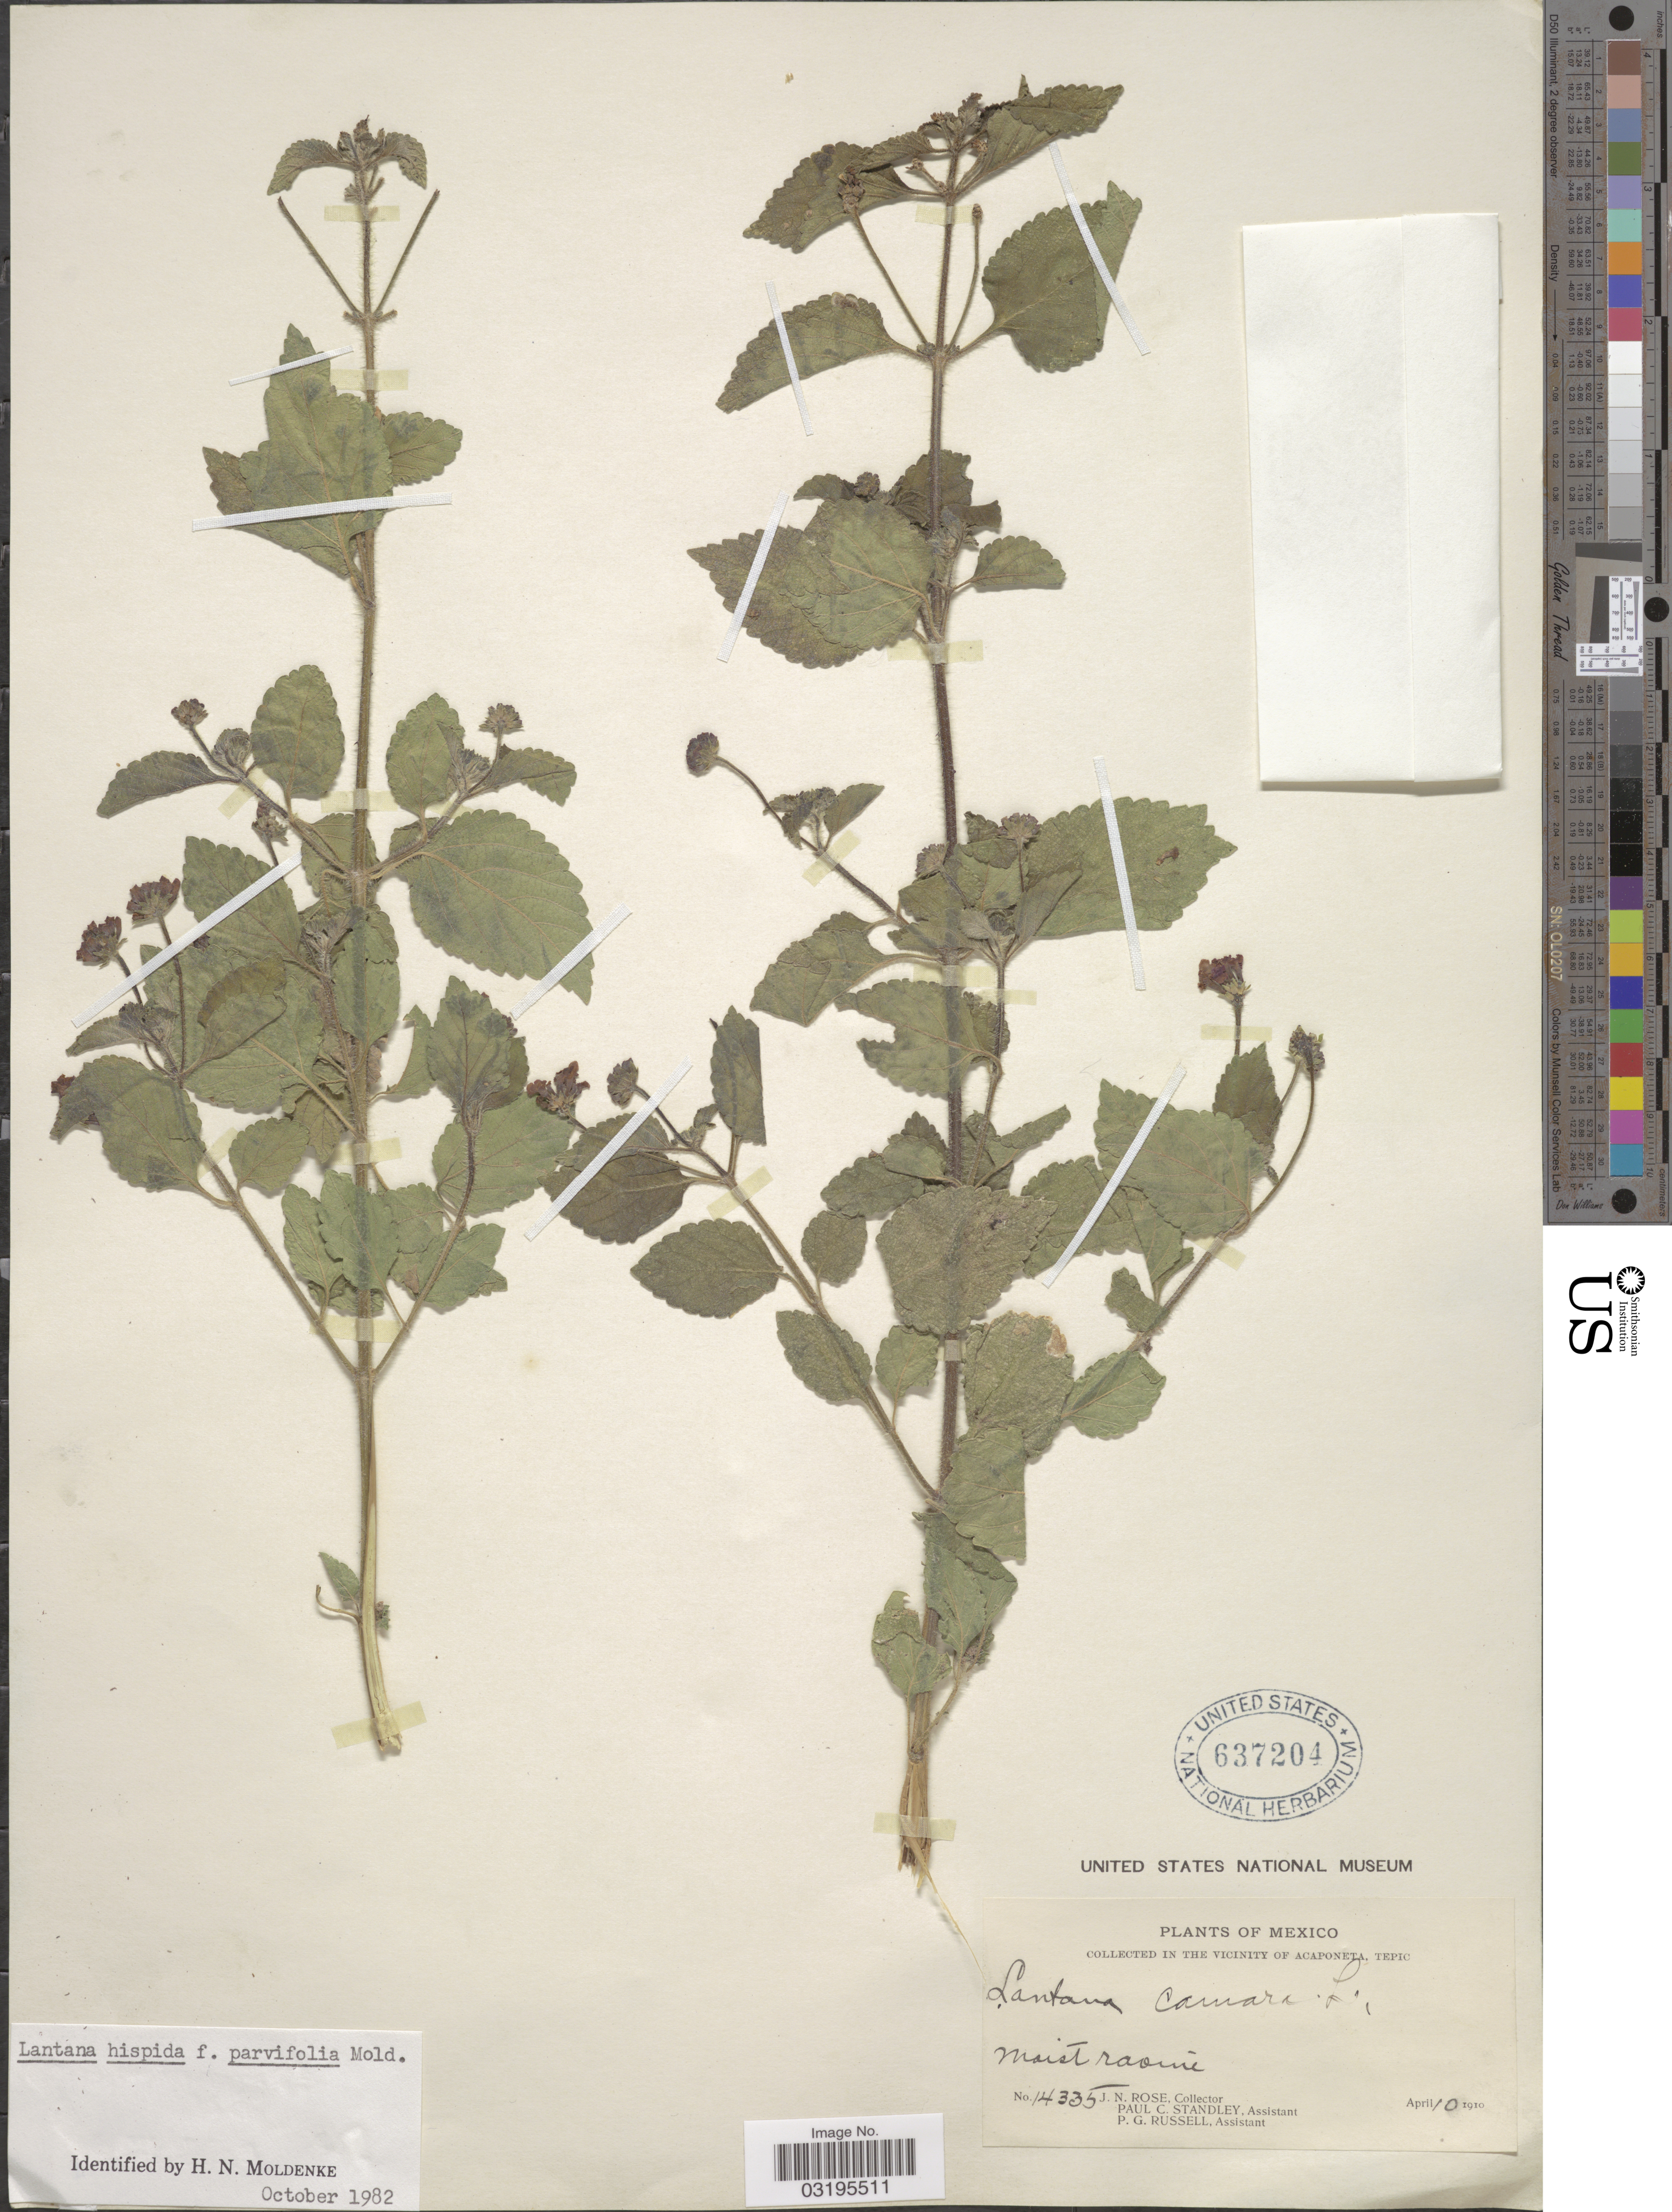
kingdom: Plantae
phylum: Tracheophyta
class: Magnoliopsida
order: Lamiales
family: Verbenaceae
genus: Lantana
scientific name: Lantana hispida f. parvifolia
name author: Kunth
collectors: J. N. Rose, P. C. Standley & P. G. Russell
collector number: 14335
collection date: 1910-04-10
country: Mexico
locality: In the vicinity of Acaponeta, Tepic.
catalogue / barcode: US 637204